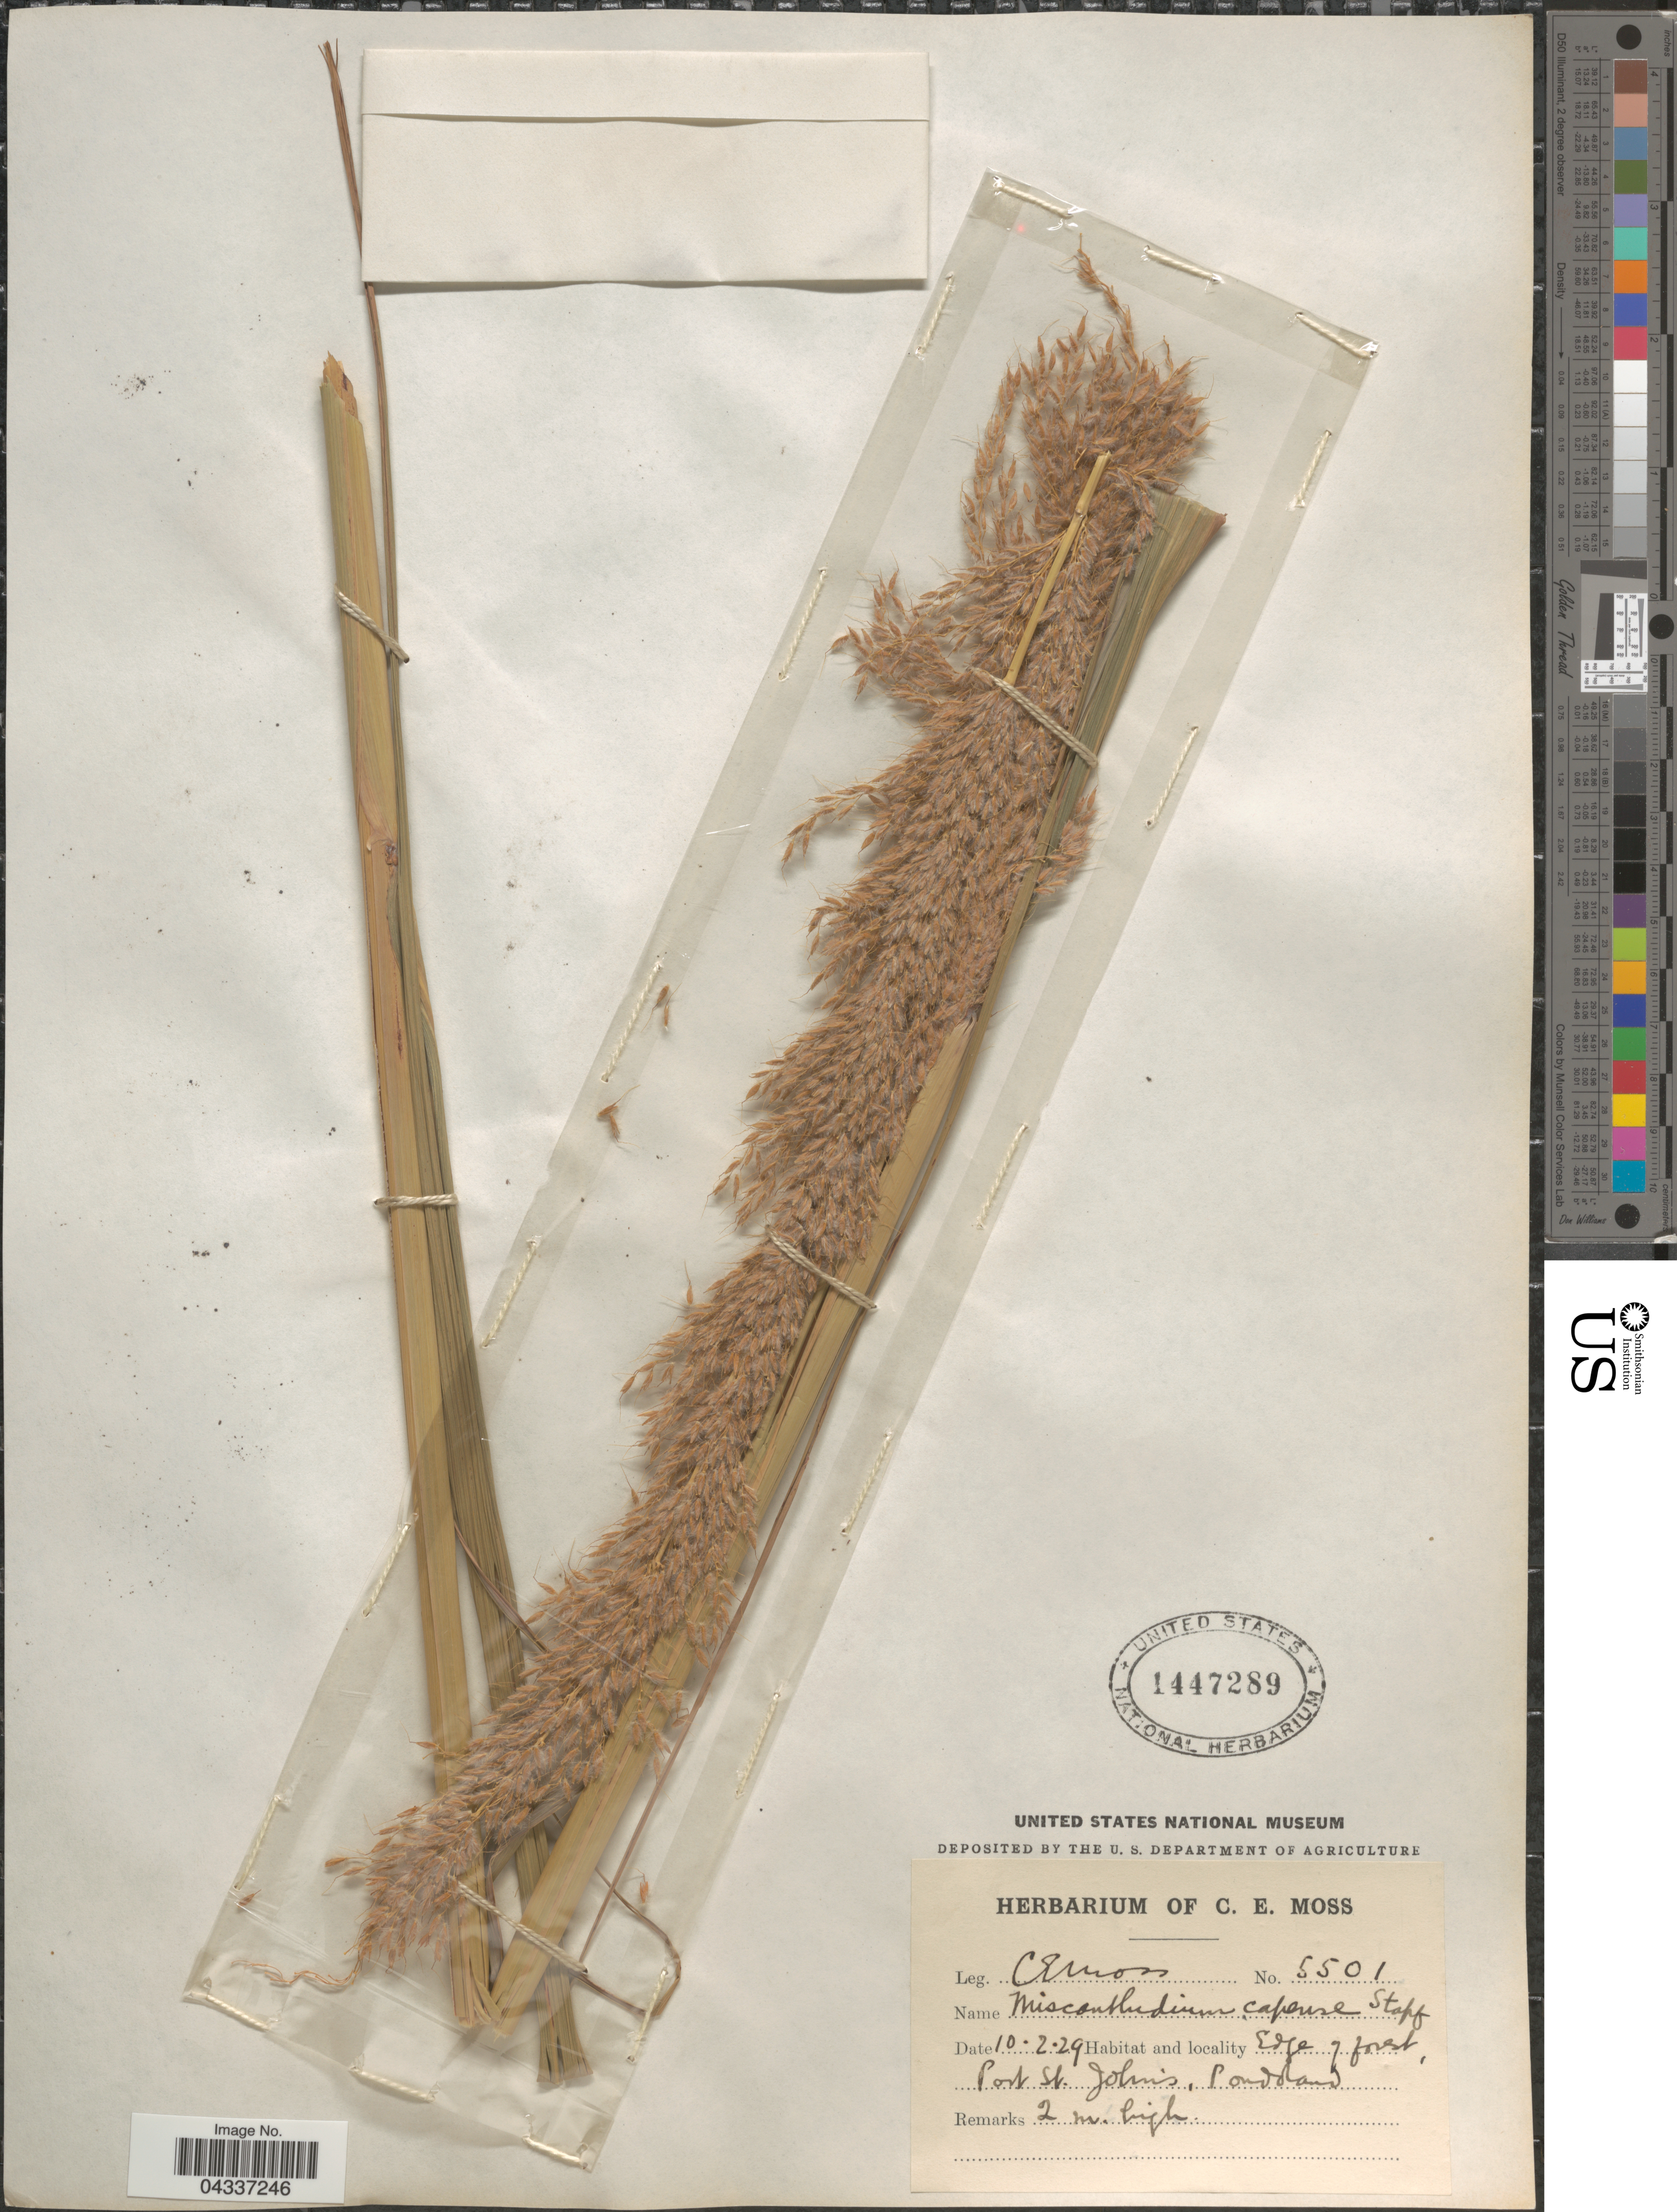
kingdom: Plantae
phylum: Tracheophyta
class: Liliopsida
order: Poales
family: Poaceae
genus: Miscanthidium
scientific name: Miscanthidium capense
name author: (Nees) Stapf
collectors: C. E. Moss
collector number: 5501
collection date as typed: Transcribed d/m/y: 10/2/29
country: South Africa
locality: Port St. John's, Pondoland.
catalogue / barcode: US 1447289